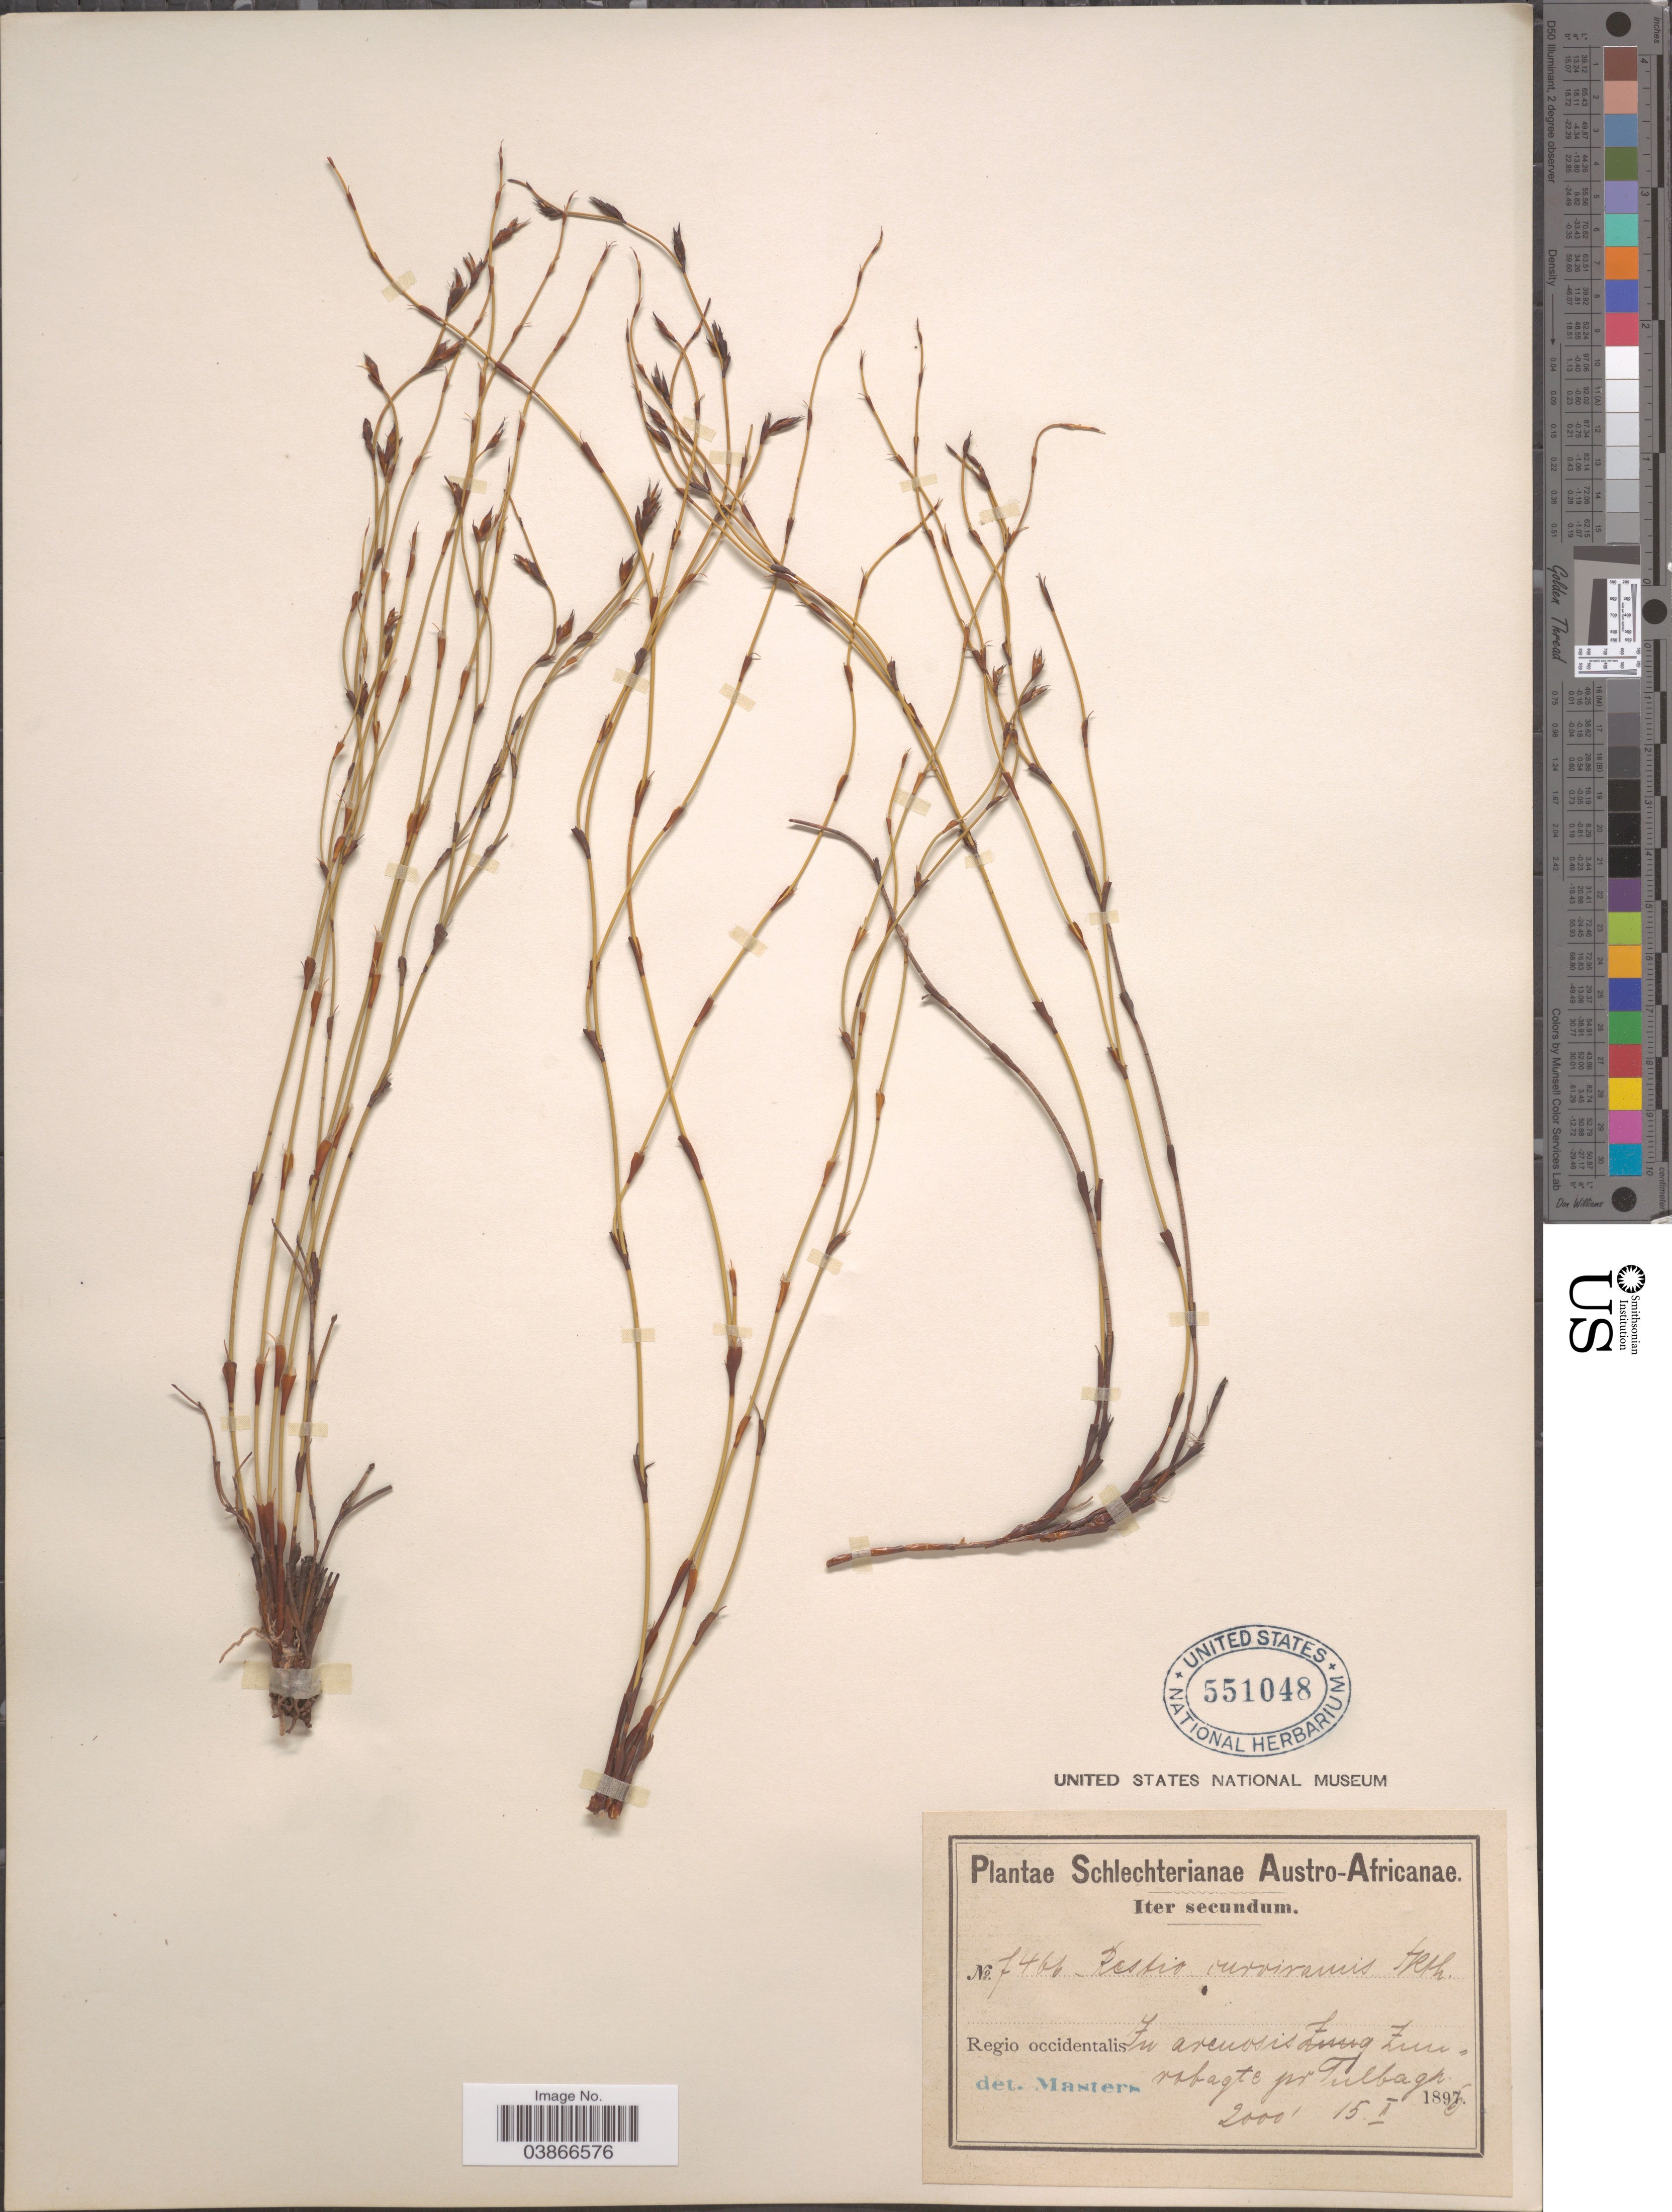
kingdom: Plantae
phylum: Tracheophyta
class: Liliopsida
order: Poales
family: Restionaceae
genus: Restio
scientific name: Restio curviramis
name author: Kunth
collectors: Schlechter, --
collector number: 7466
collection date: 1896-02-15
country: South Africa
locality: Austro-Africanae. Regio occidentalis. In arenosis Zunu robagte [interpreted] pr Tulbagh.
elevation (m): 610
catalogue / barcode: US 551048